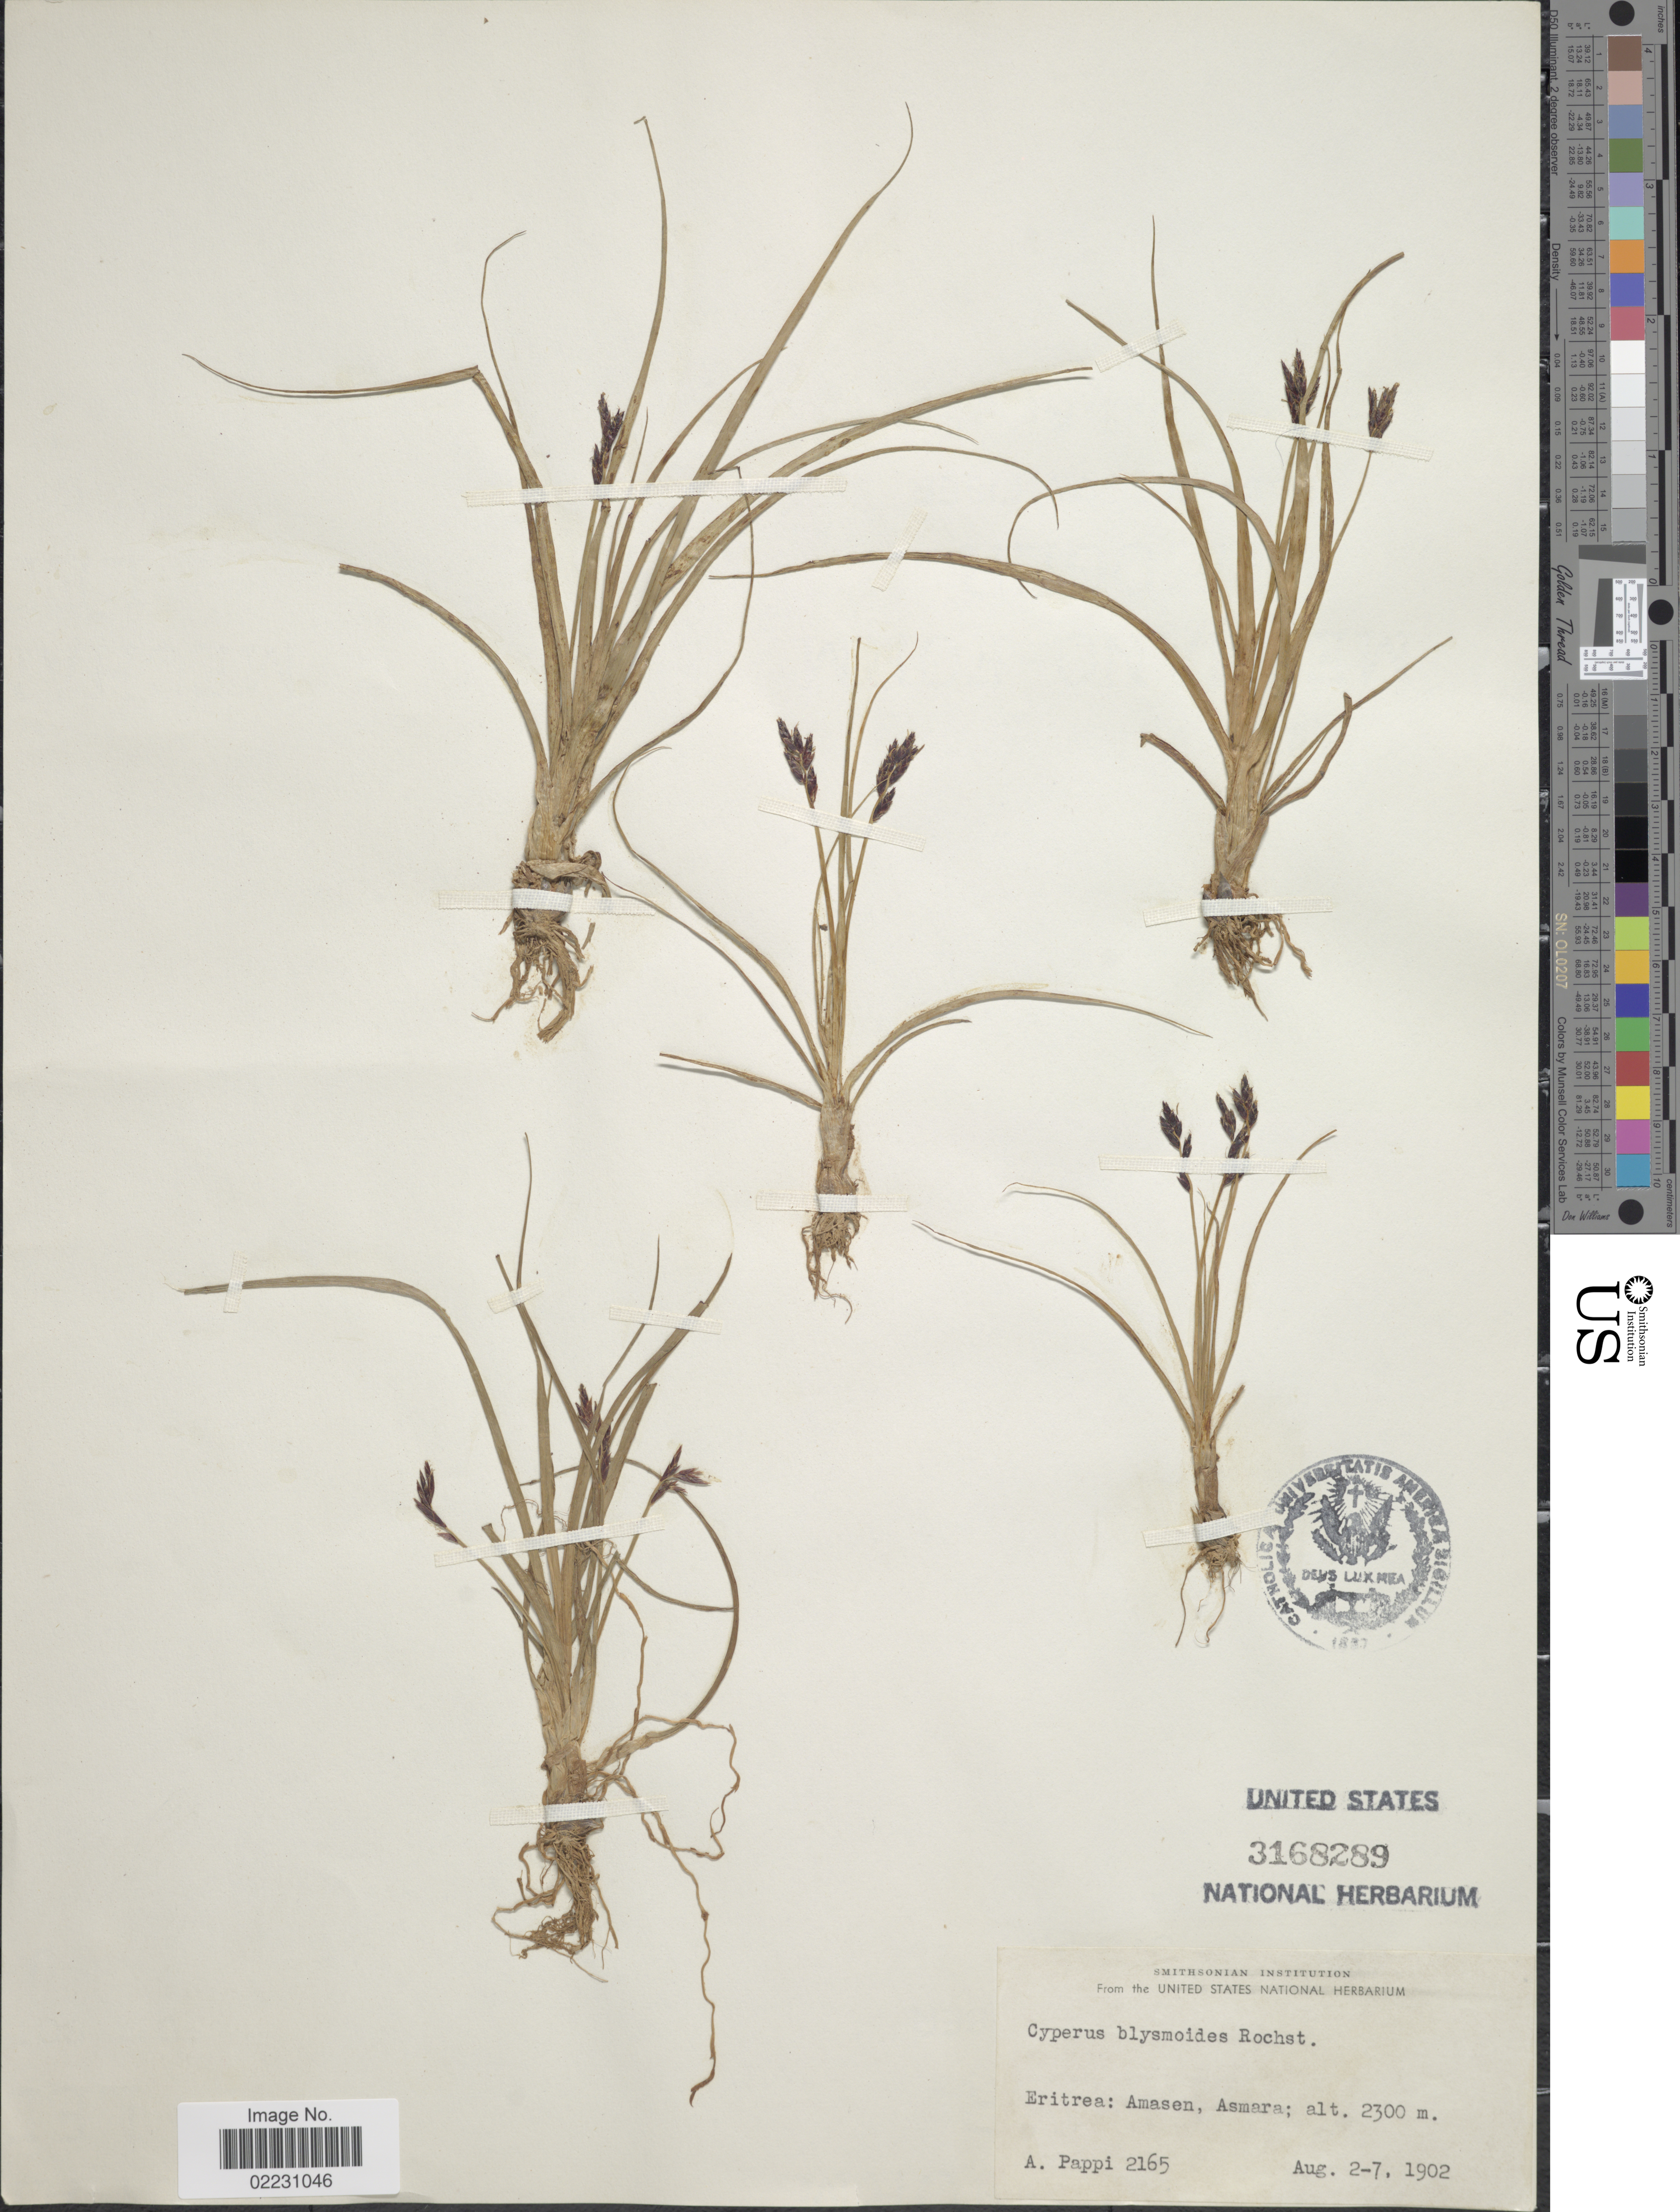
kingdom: Plantae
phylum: Tracheophyta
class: Liliopsida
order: Poales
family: Cyperaceae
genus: Cyperus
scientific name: Cyperus blysmoides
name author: Hochst. ex C.B. Clarke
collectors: A. Pappi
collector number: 2165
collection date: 1902-08-02/1902-08-07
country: Eritrea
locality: Eritea: Amasen, Asmara.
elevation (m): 2300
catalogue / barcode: US 3168289